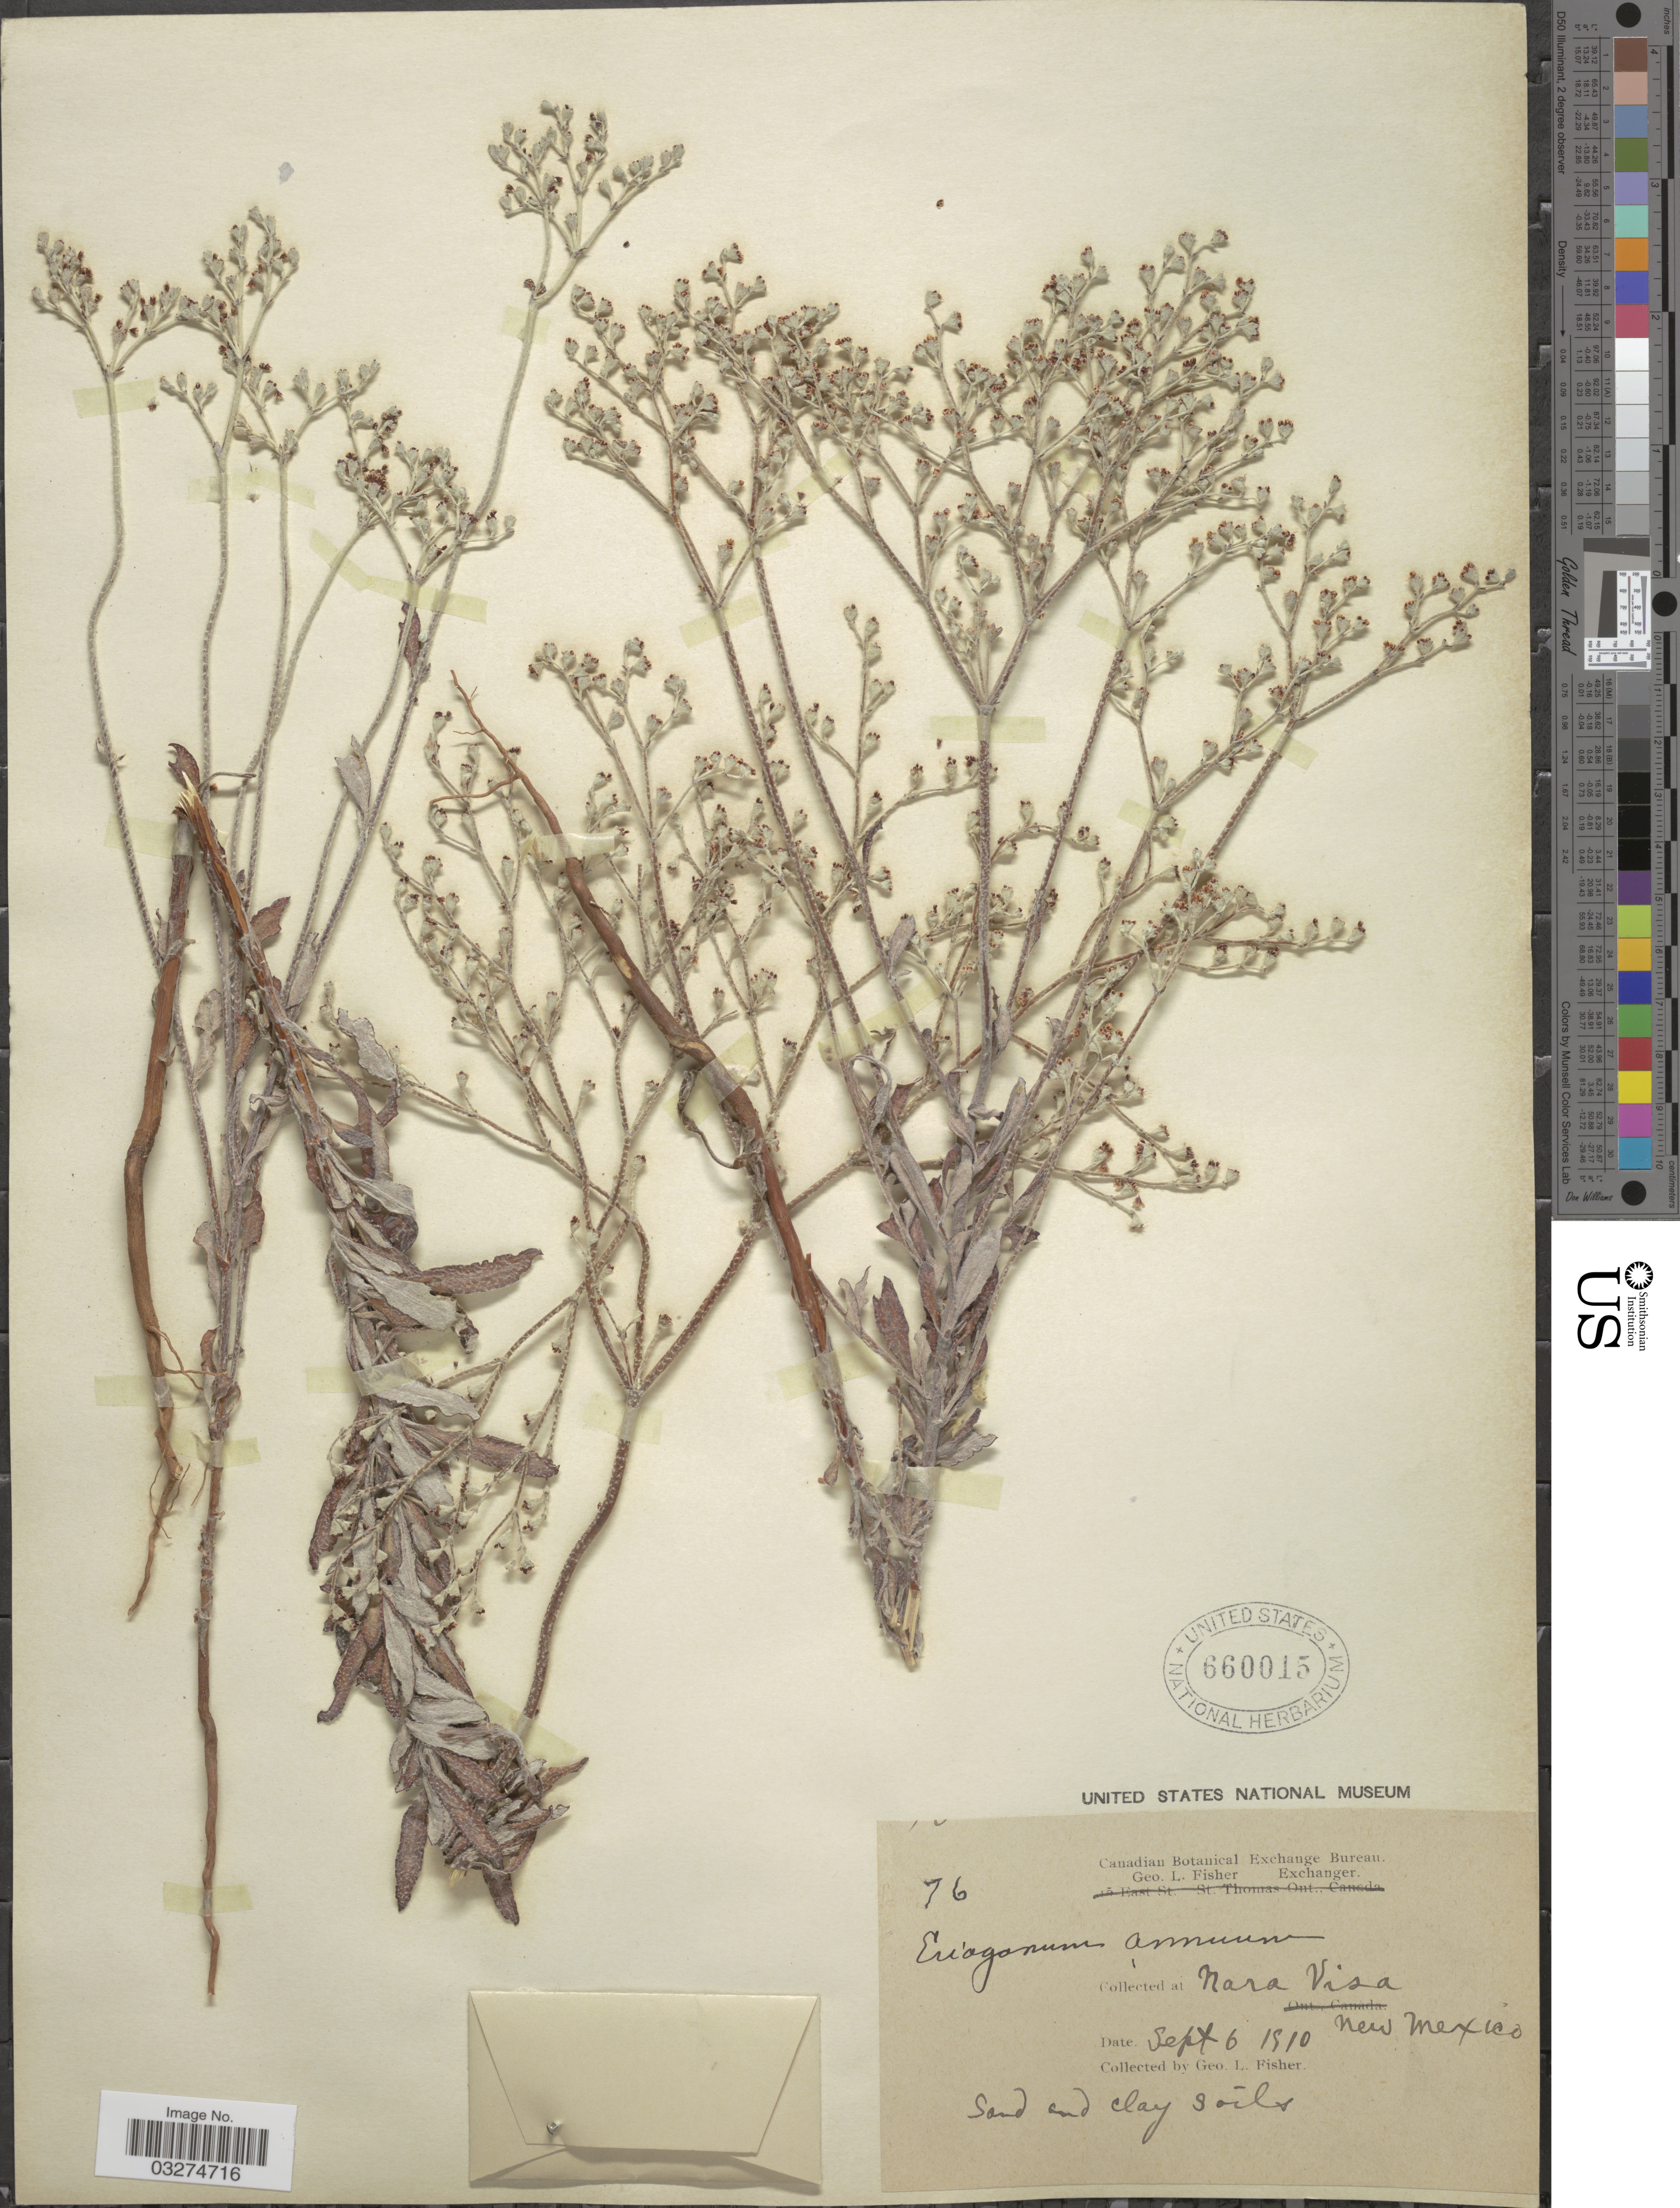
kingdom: Plantae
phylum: Tracheophyta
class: Magnoliopsida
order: Caryophyllales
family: Polygonaceae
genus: Eriogonum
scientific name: Eriogonum annuum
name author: Nutt.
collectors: G. L. Fisher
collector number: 76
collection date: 1910-09-06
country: United States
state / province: New Mexico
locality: Nara Visa.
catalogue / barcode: US 660015